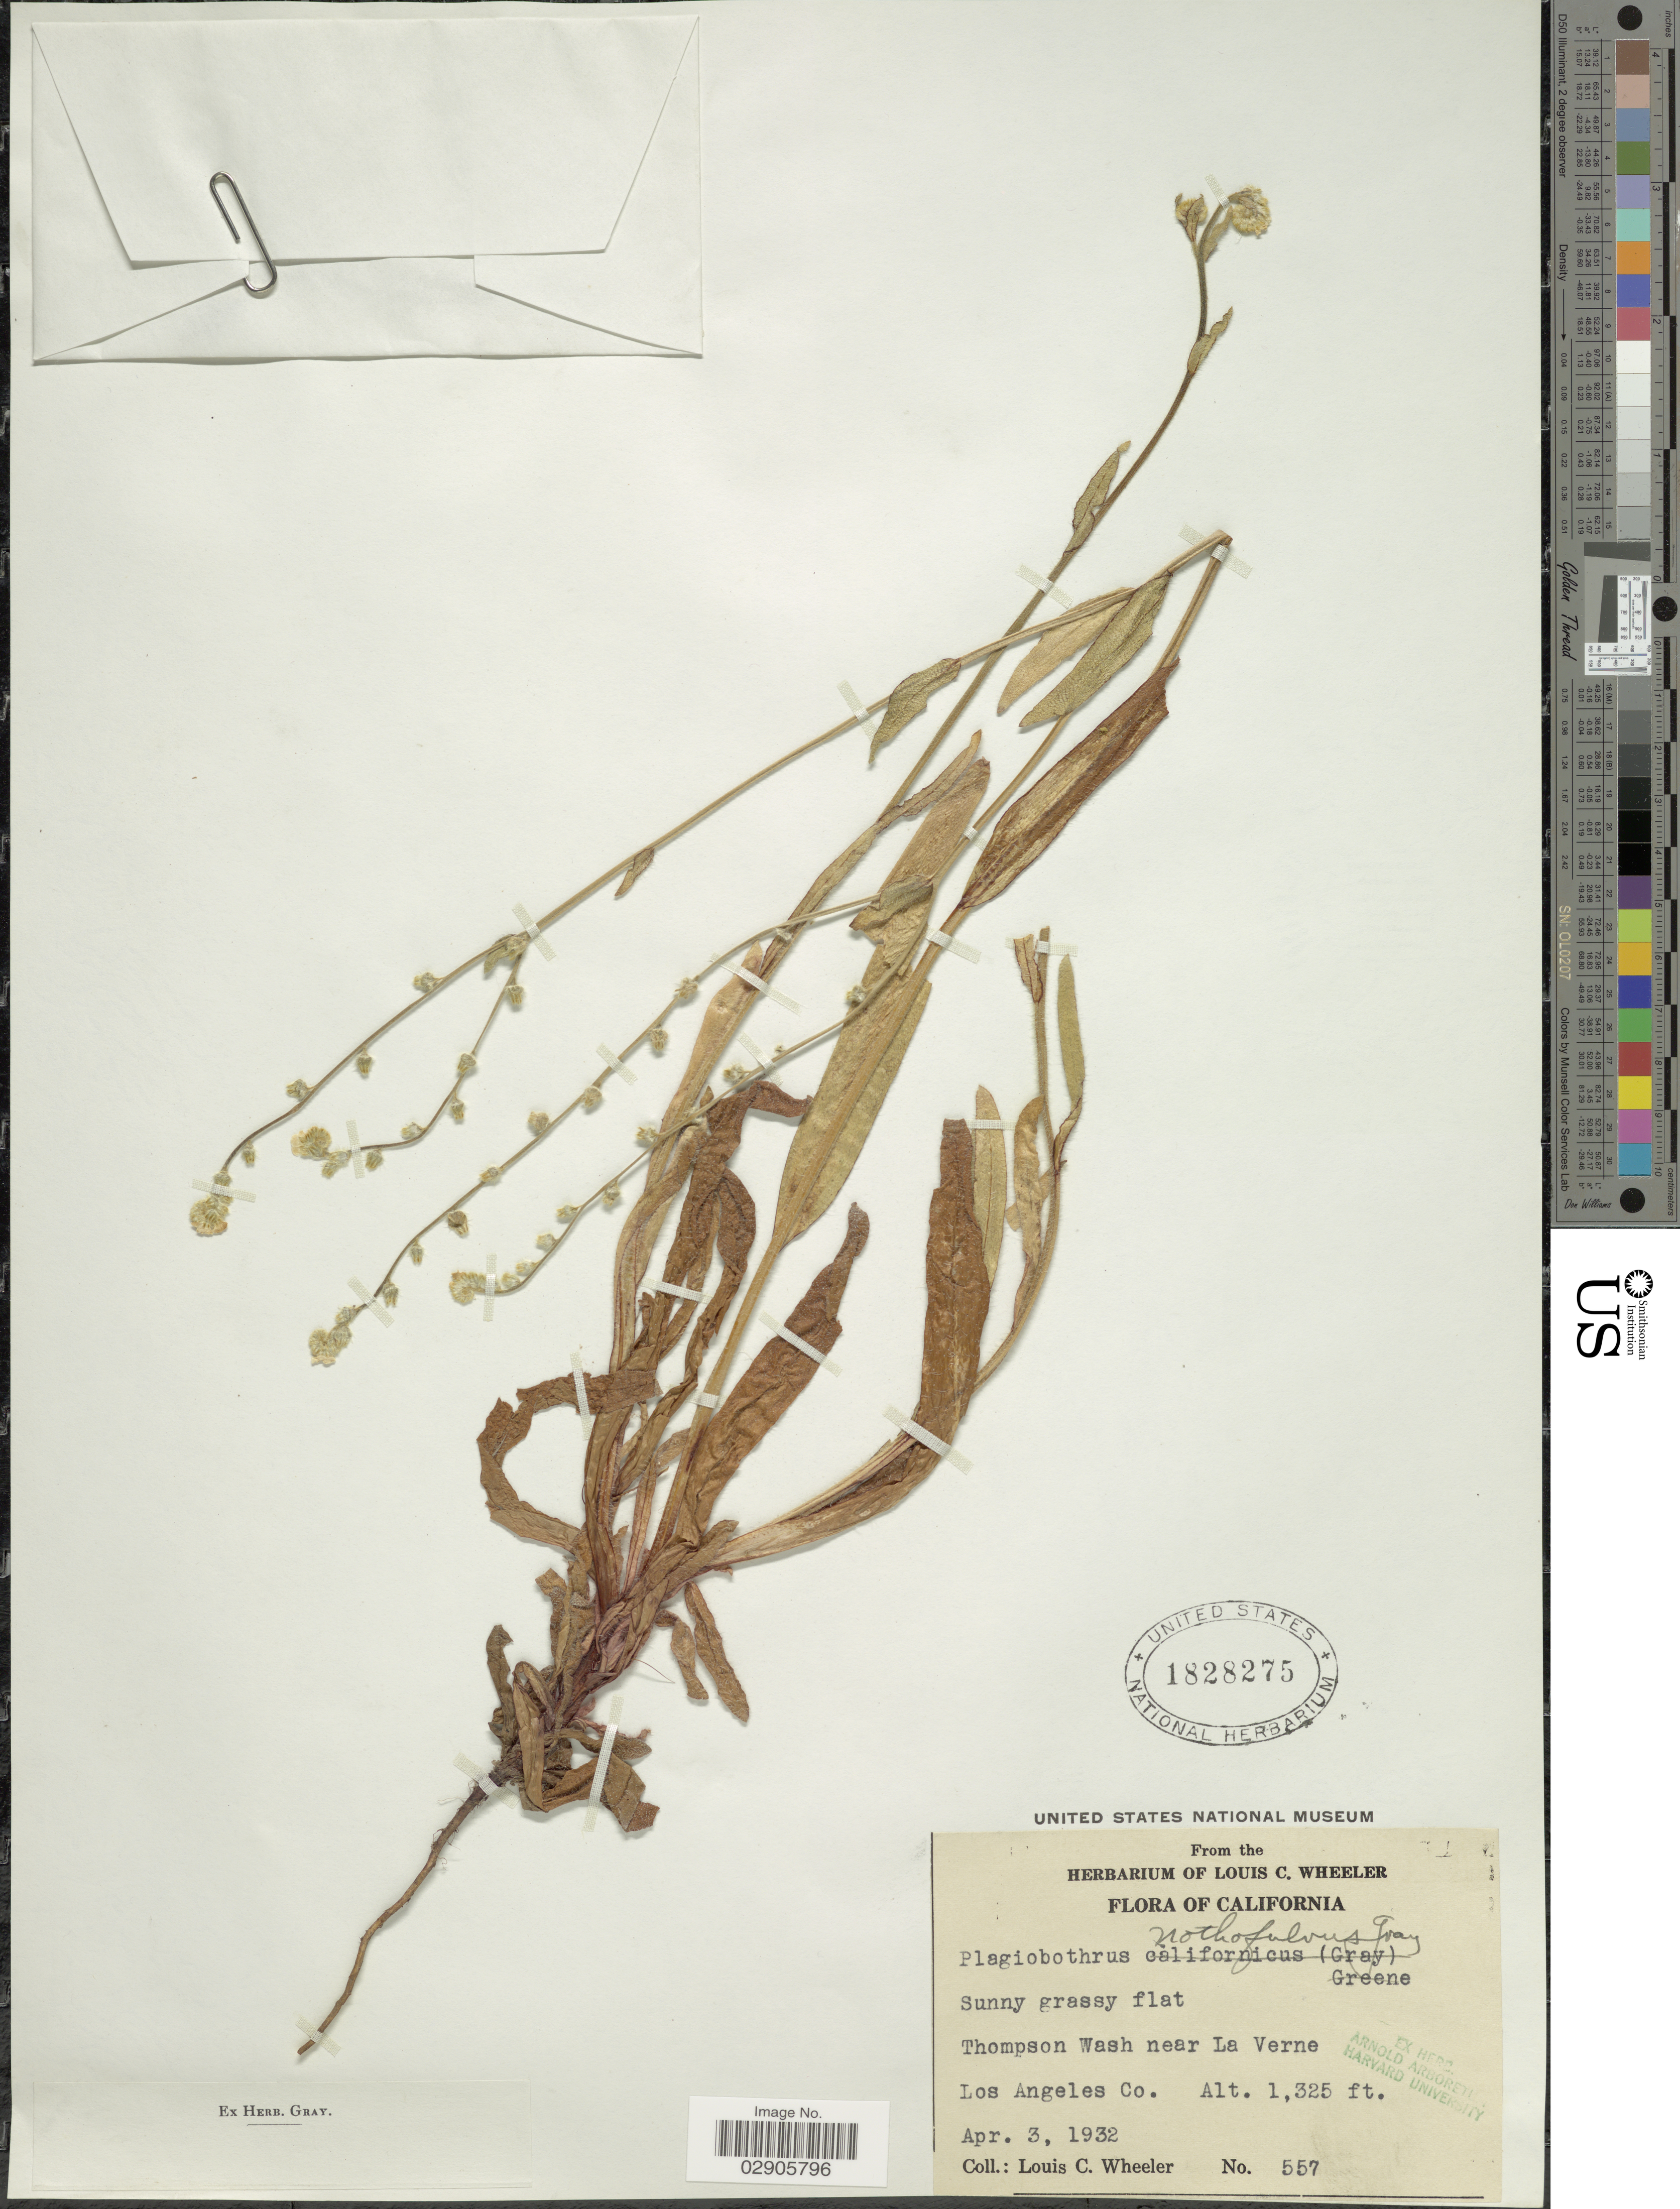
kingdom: Plantae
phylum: Tracheophyta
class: Magnoliopsida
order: Boraginales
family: Boraginaceae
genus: Plagiobothrys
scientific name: Plagiobothrys nothofulvus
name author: (A. Gray) A. Gray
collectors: L. C. Wheeler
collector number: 557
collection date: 1932-04-03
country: United States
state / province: California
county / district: Los Angeles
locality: Thompson Wash near La Verne. Los Angeles Co.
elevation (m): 404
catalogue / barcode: US 1828275